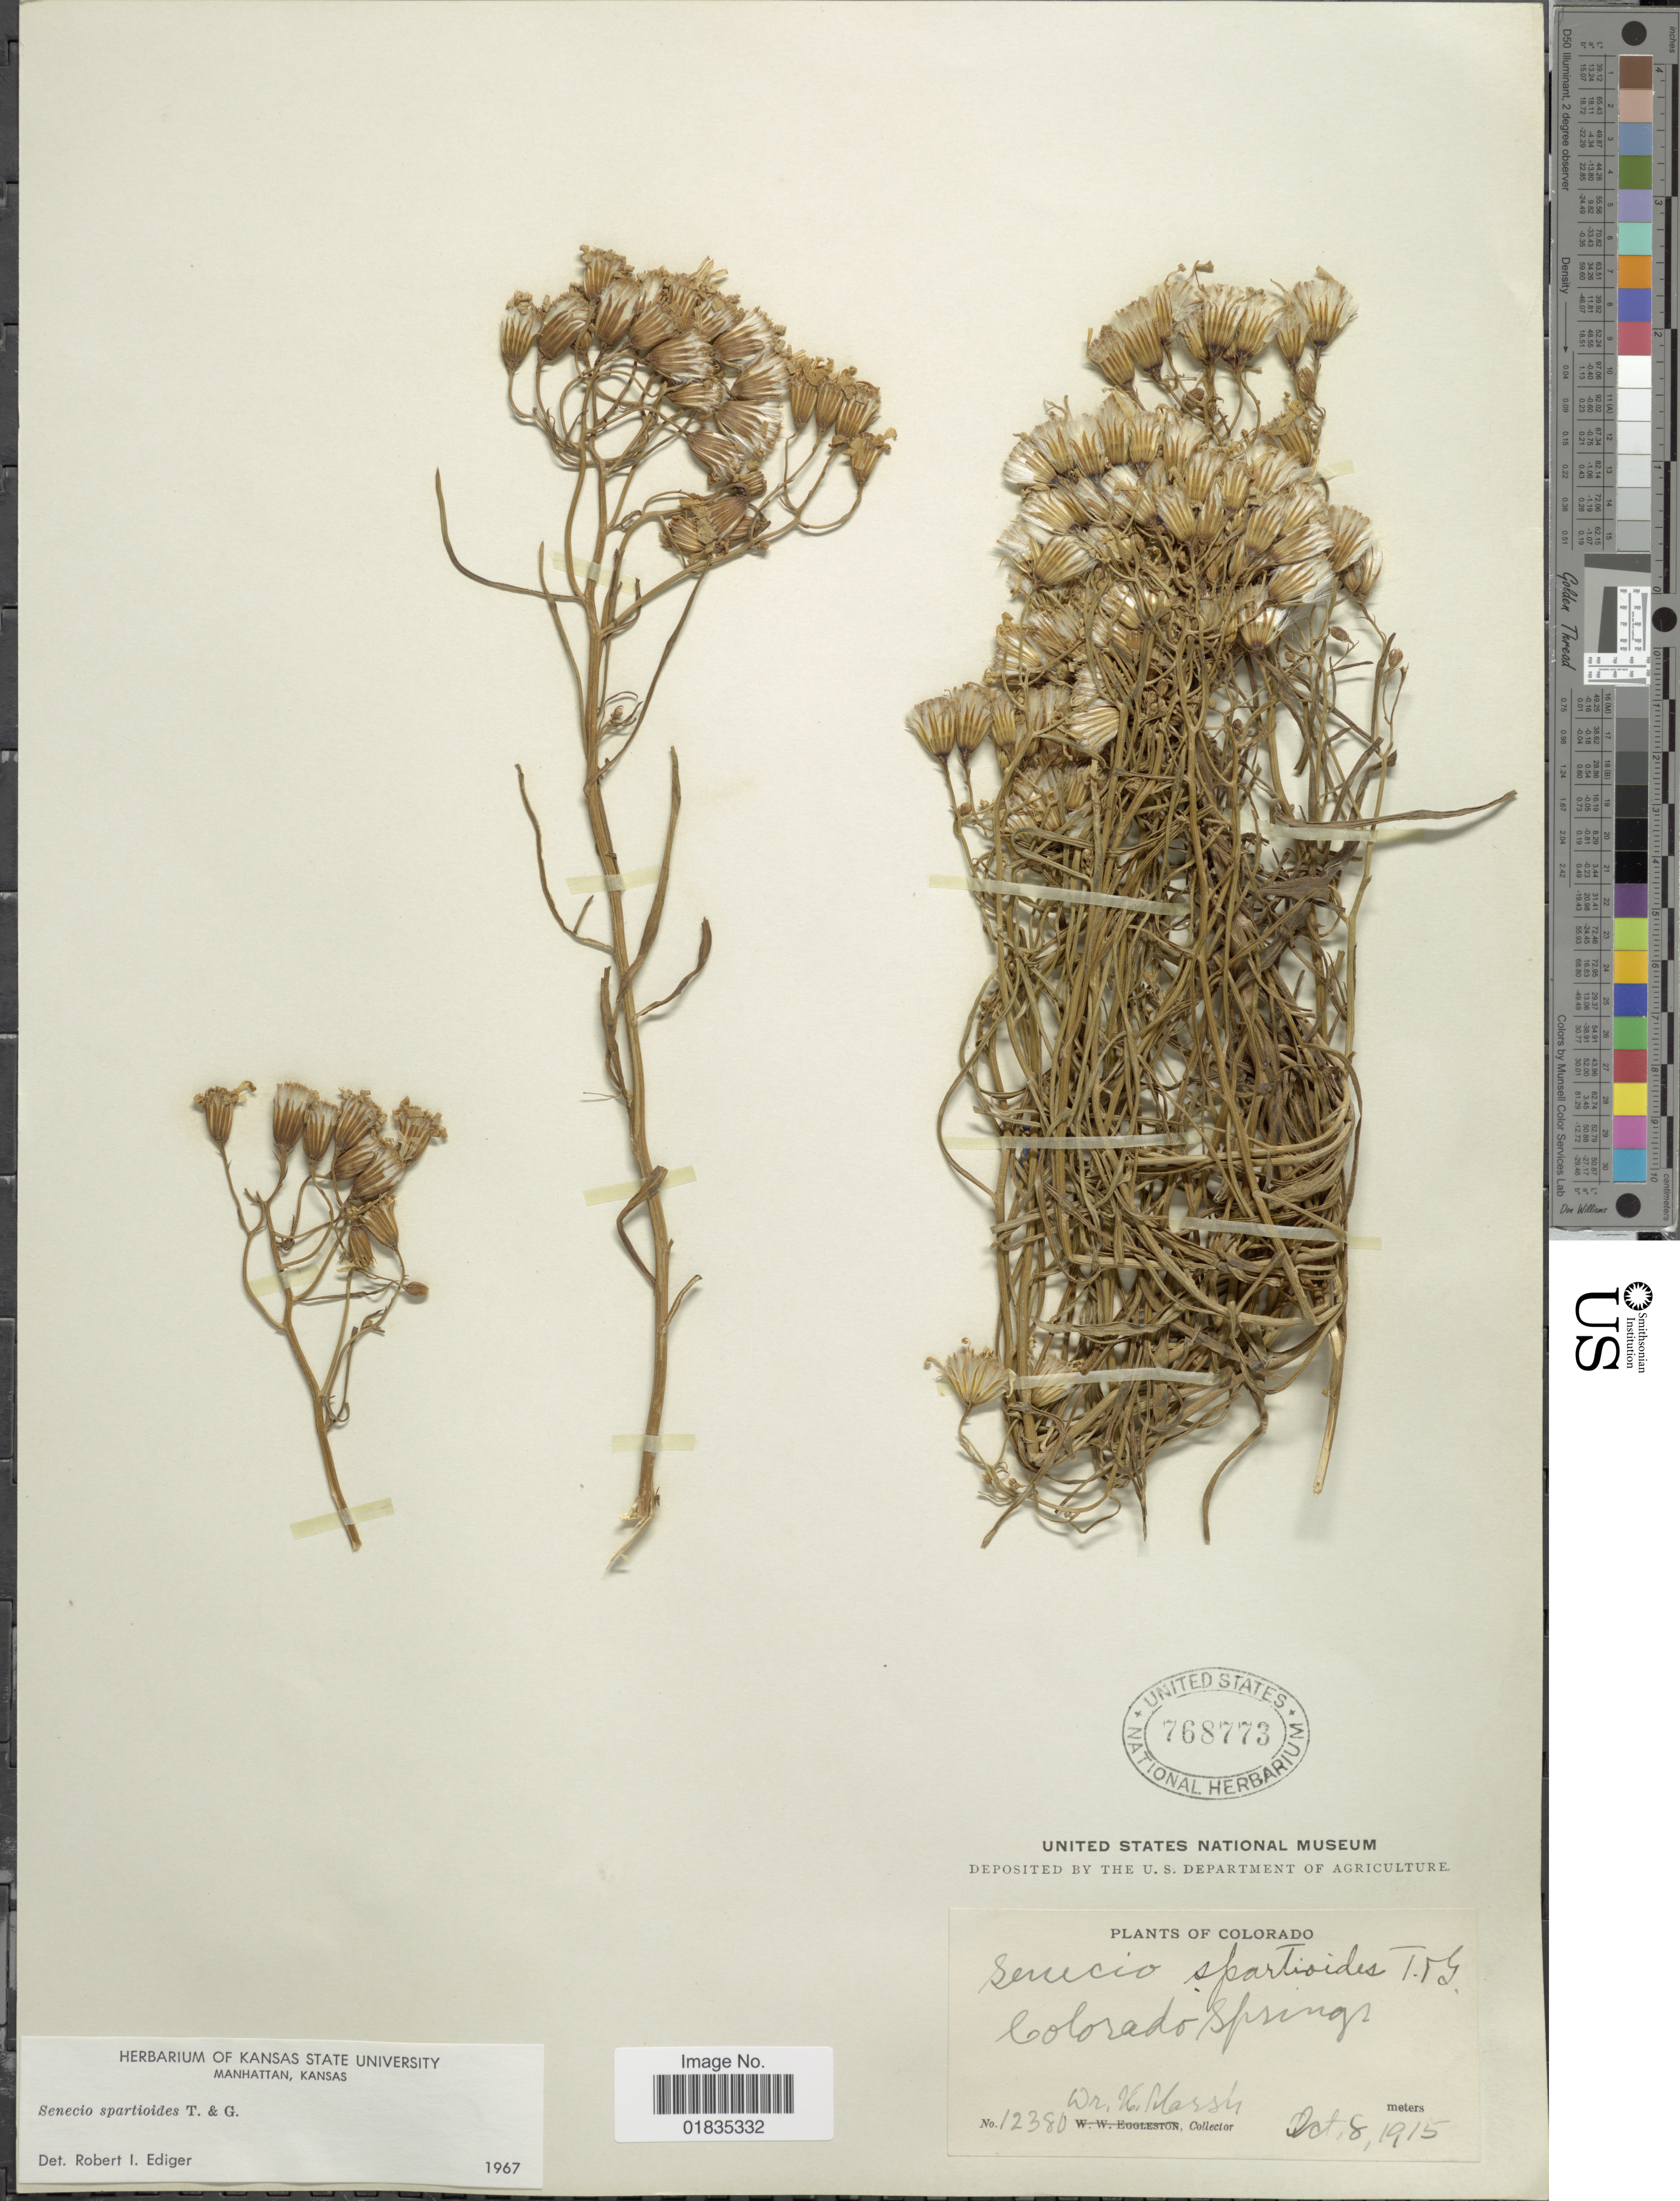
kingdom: Plantae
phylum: Tracheophyta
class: Magnoliopsida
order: Asterales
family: Asteraceae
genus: Senecio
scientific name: Senecio spartioides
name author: Torr. & A. Gray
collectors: H. Marsh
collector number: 12380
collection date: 1915-10-08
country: United States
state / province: Colorado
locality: Colorado Springs.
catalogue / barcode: US 768773